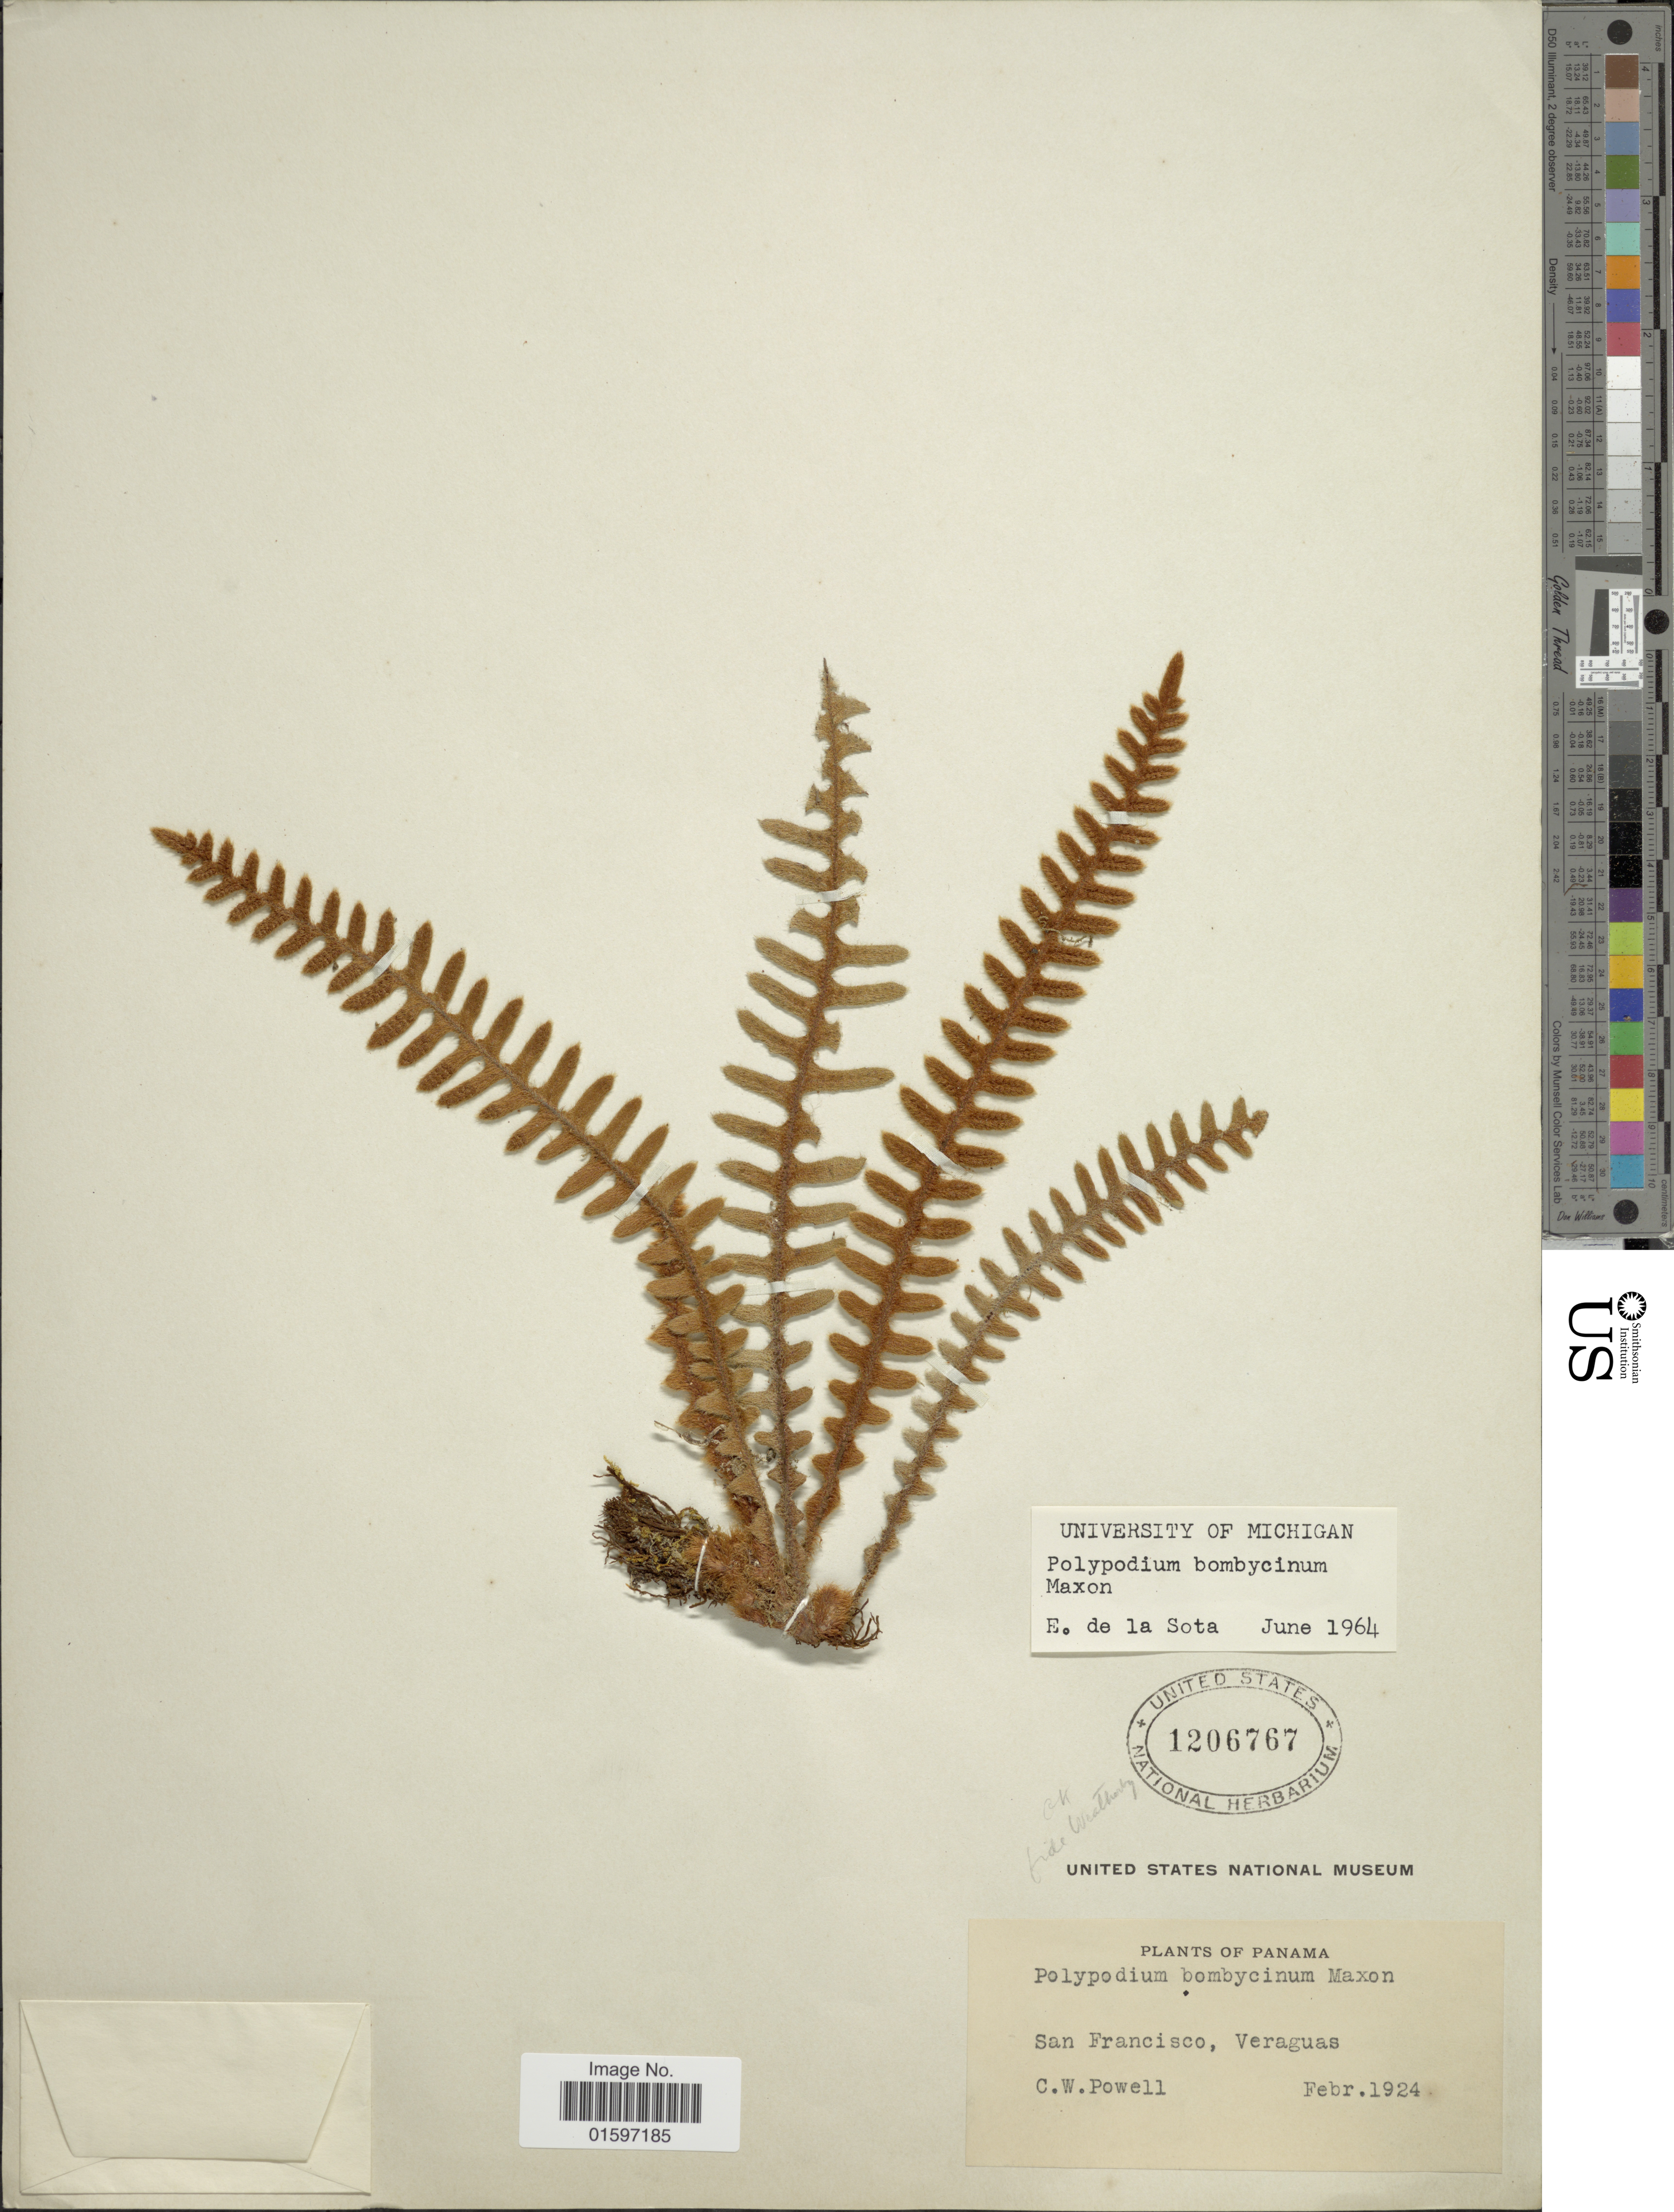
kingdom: Plantae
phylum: Tracheophyta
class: Polypodiopsida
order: Polypodiales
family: Polypodiaceae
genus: Pleopeltis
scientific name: Pleopeltis bombycina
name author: (Maxon) A.R. Sm.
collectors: C. W. Powell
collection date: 1924-02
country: Panama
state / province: Veraguas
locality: San Francisco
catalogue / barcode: US 1206767